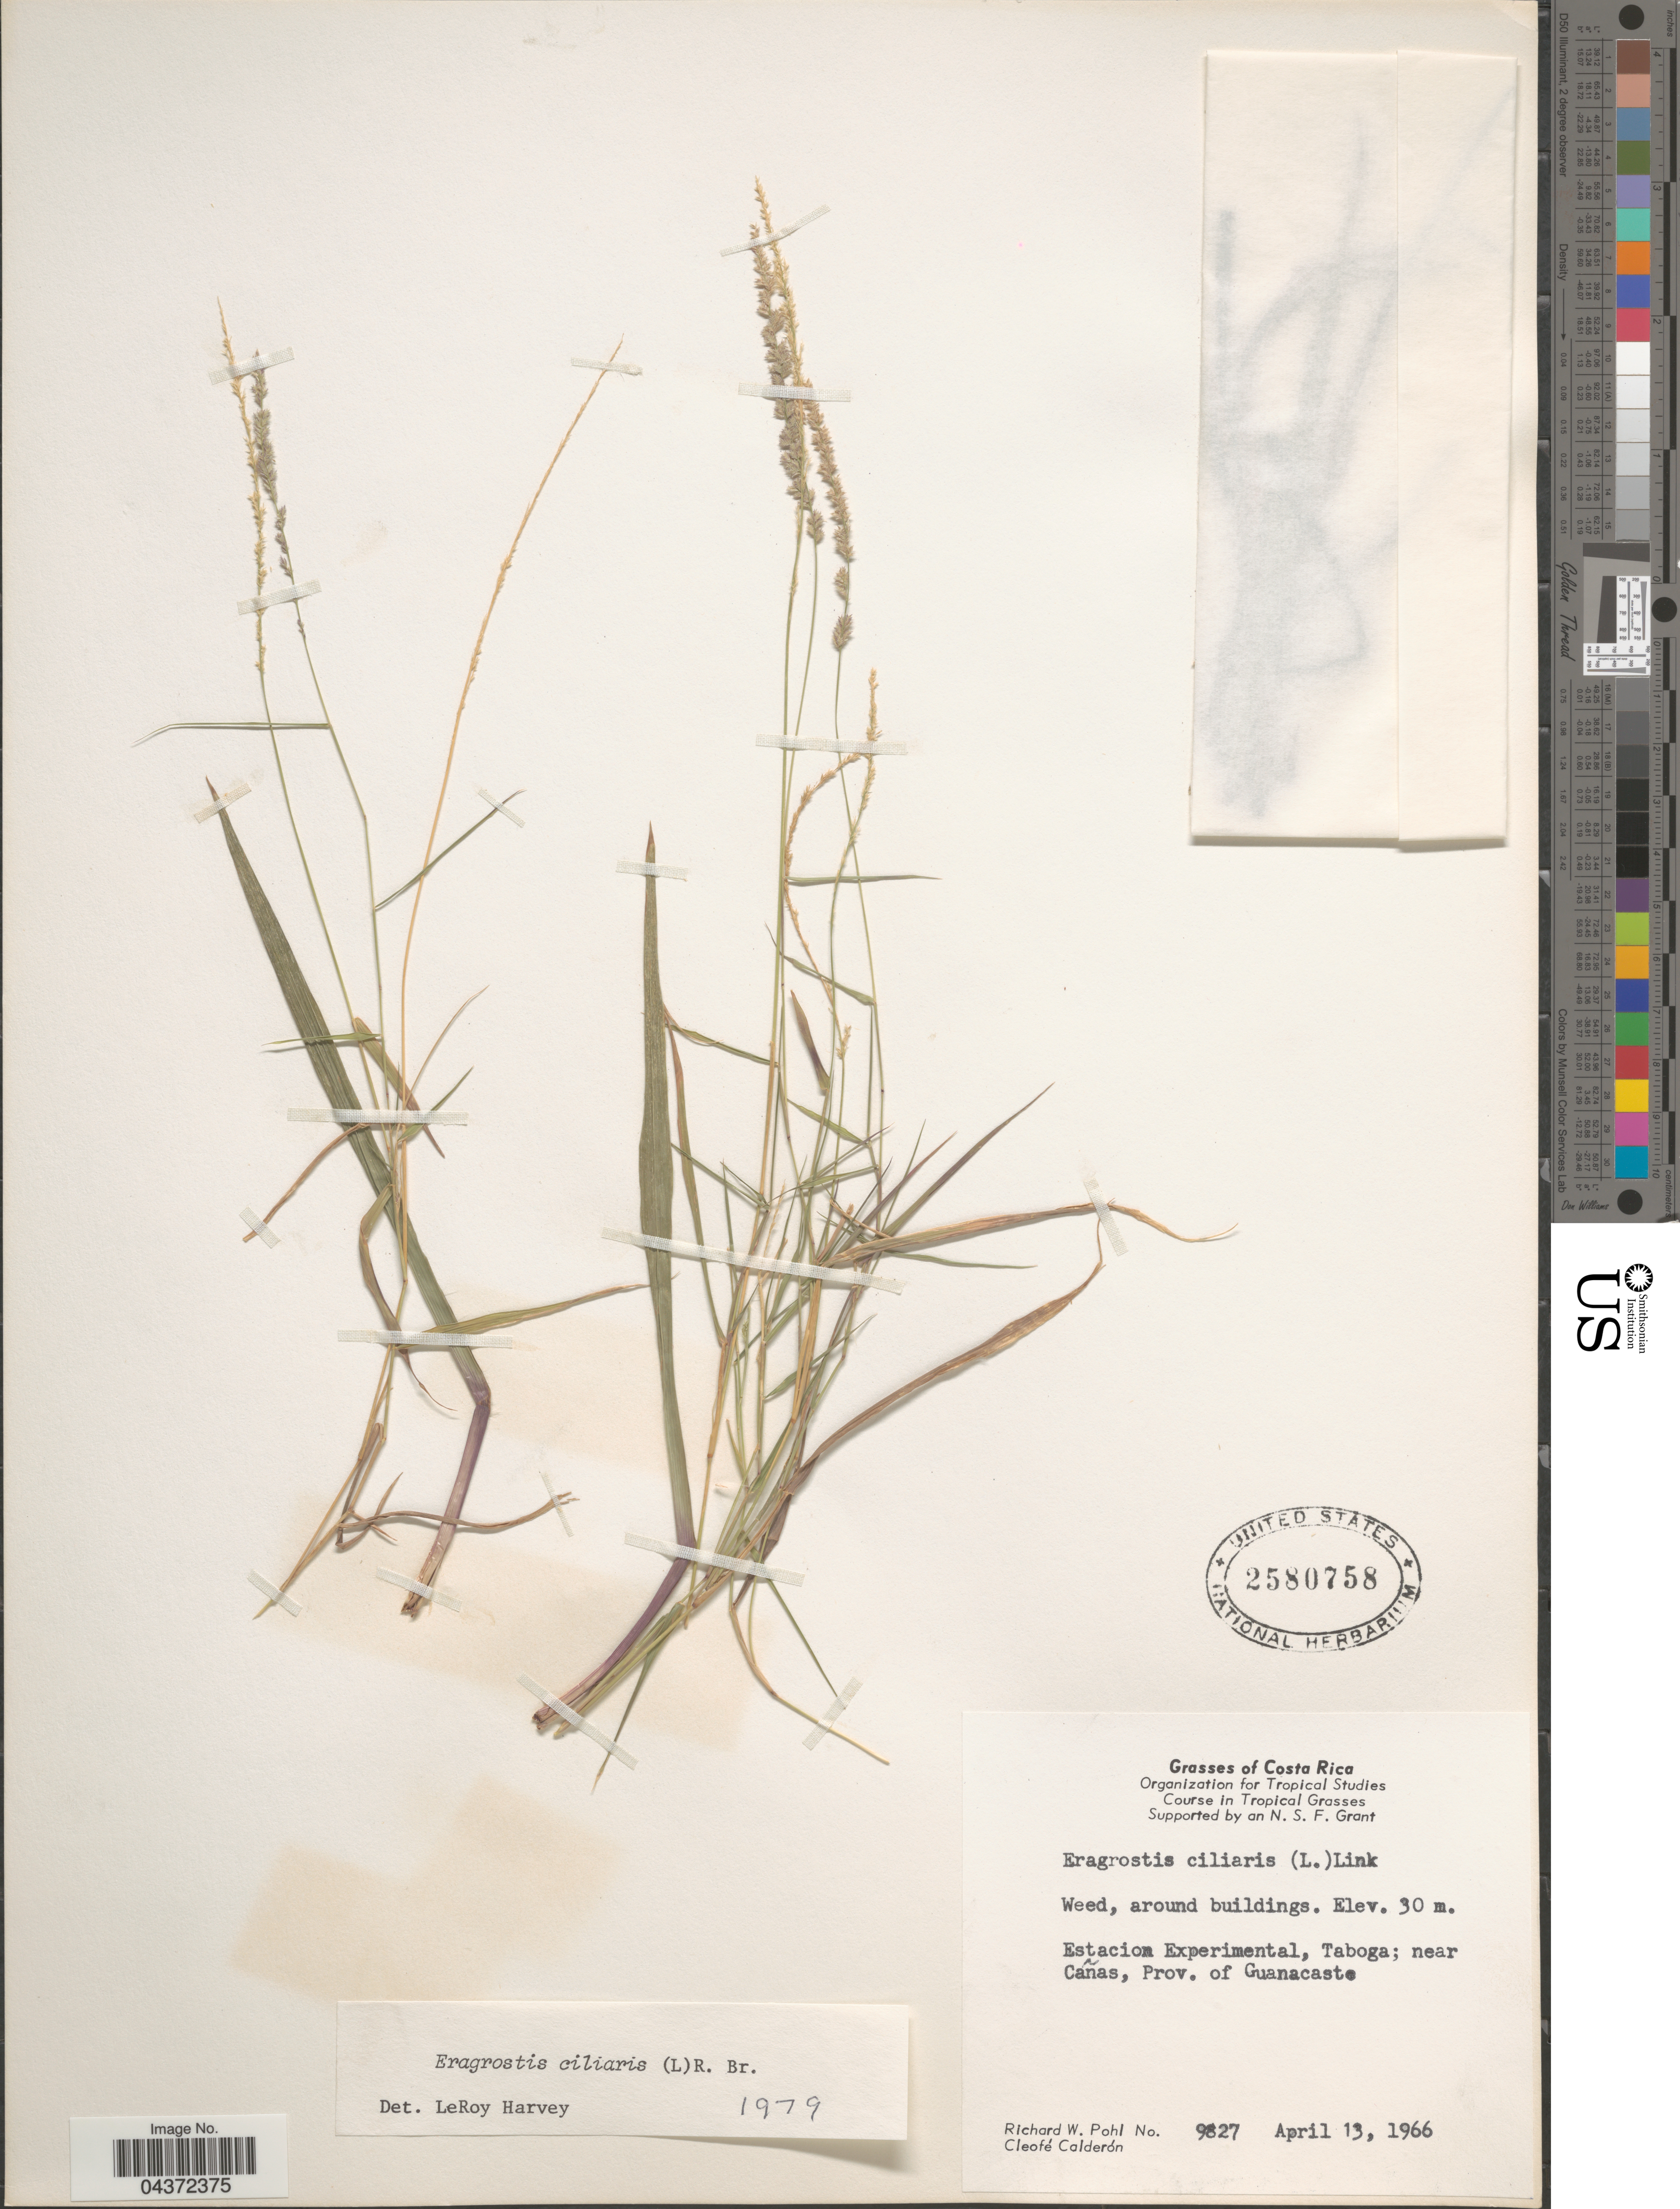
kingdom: Plantae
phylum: Tracheophyta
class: Liliopsida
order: Poales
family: Poaceae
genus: Eragrostis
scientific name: Eragrostis ciliaris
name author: (L.) R. Br.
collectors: R. W. Pohl & C. E. Calderón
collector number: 9827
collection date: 1966-04-13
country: Costa Rica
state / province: Guanacaste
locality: Estacion Experimental, Taboga; near Cañas.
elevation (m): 30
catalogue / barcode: US 2580758